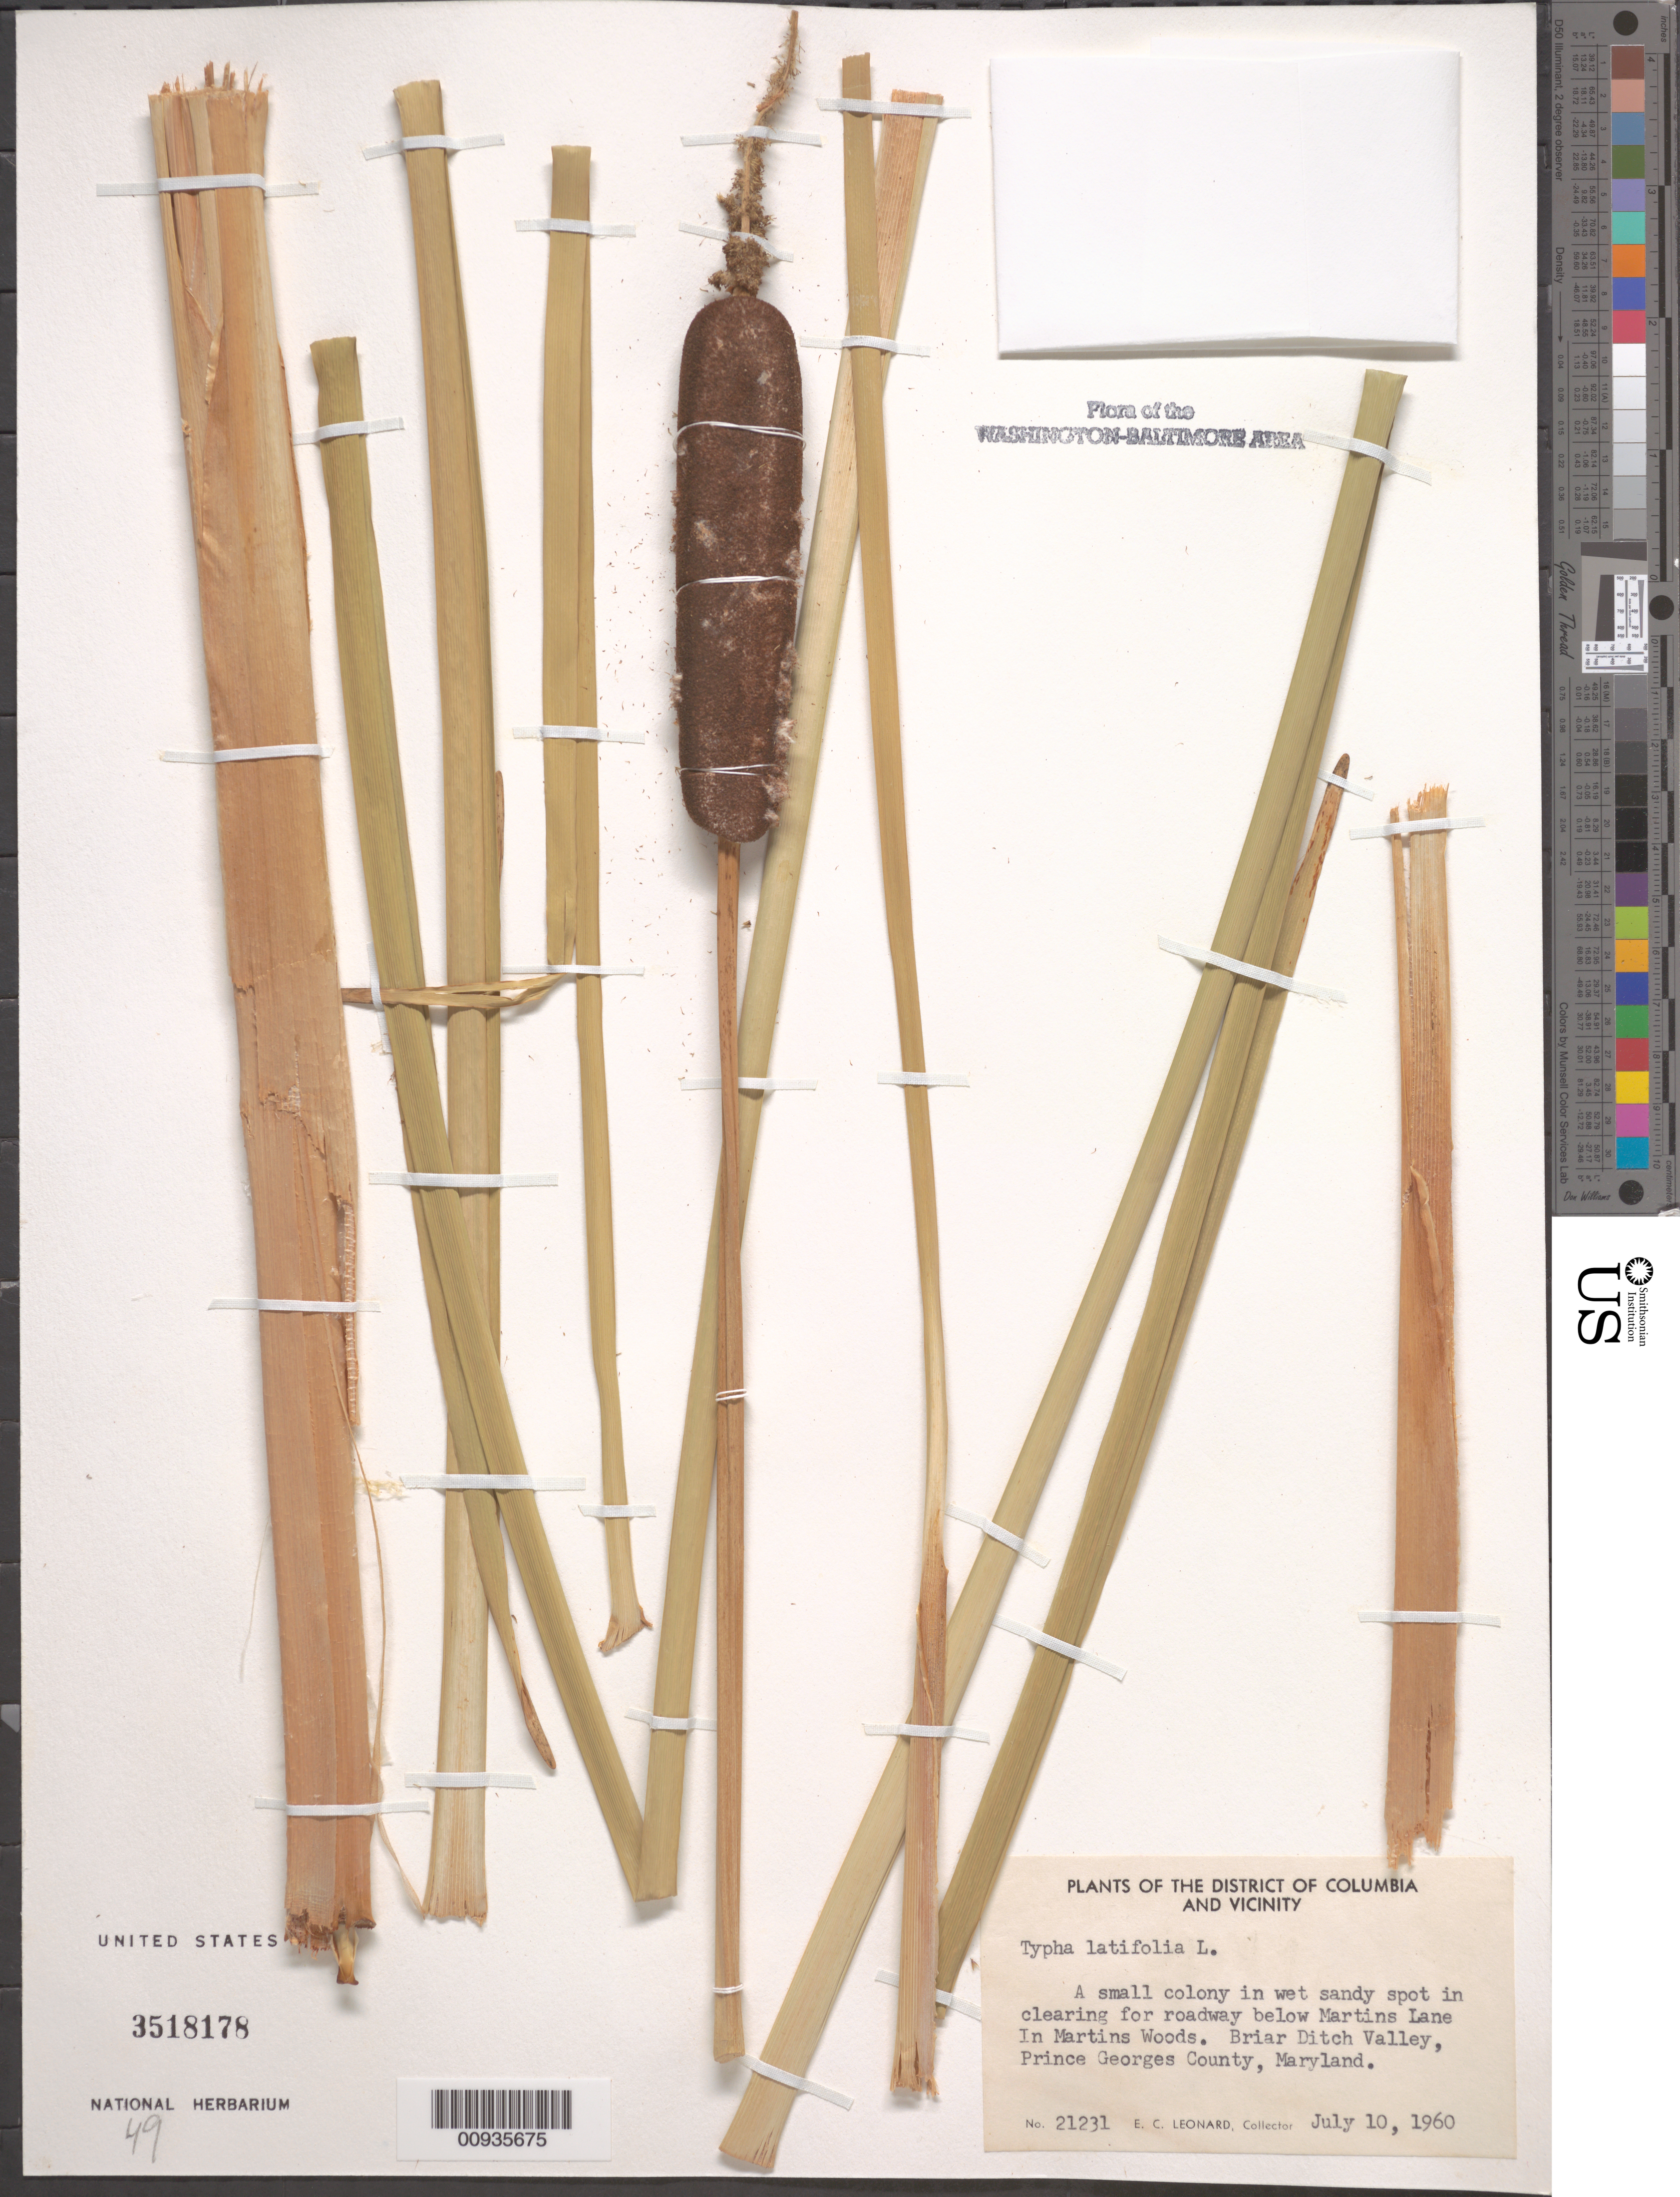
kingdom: Plantae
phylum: Tracheophyta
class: Liliopsida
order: Poales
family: Typhaceae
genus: Typha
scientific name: Typha latifolia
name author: L.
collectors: E. C. Leonard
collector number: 21231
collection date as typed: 10 Jul 1960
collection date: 1960-07-10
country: United States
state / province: Maryland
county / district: Prince George's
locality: Briar Ditch Valley, below Martin's Lane, Martins woods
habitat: a small colony in wet sandy spot in clearing for roadway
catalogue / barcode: US 3518178